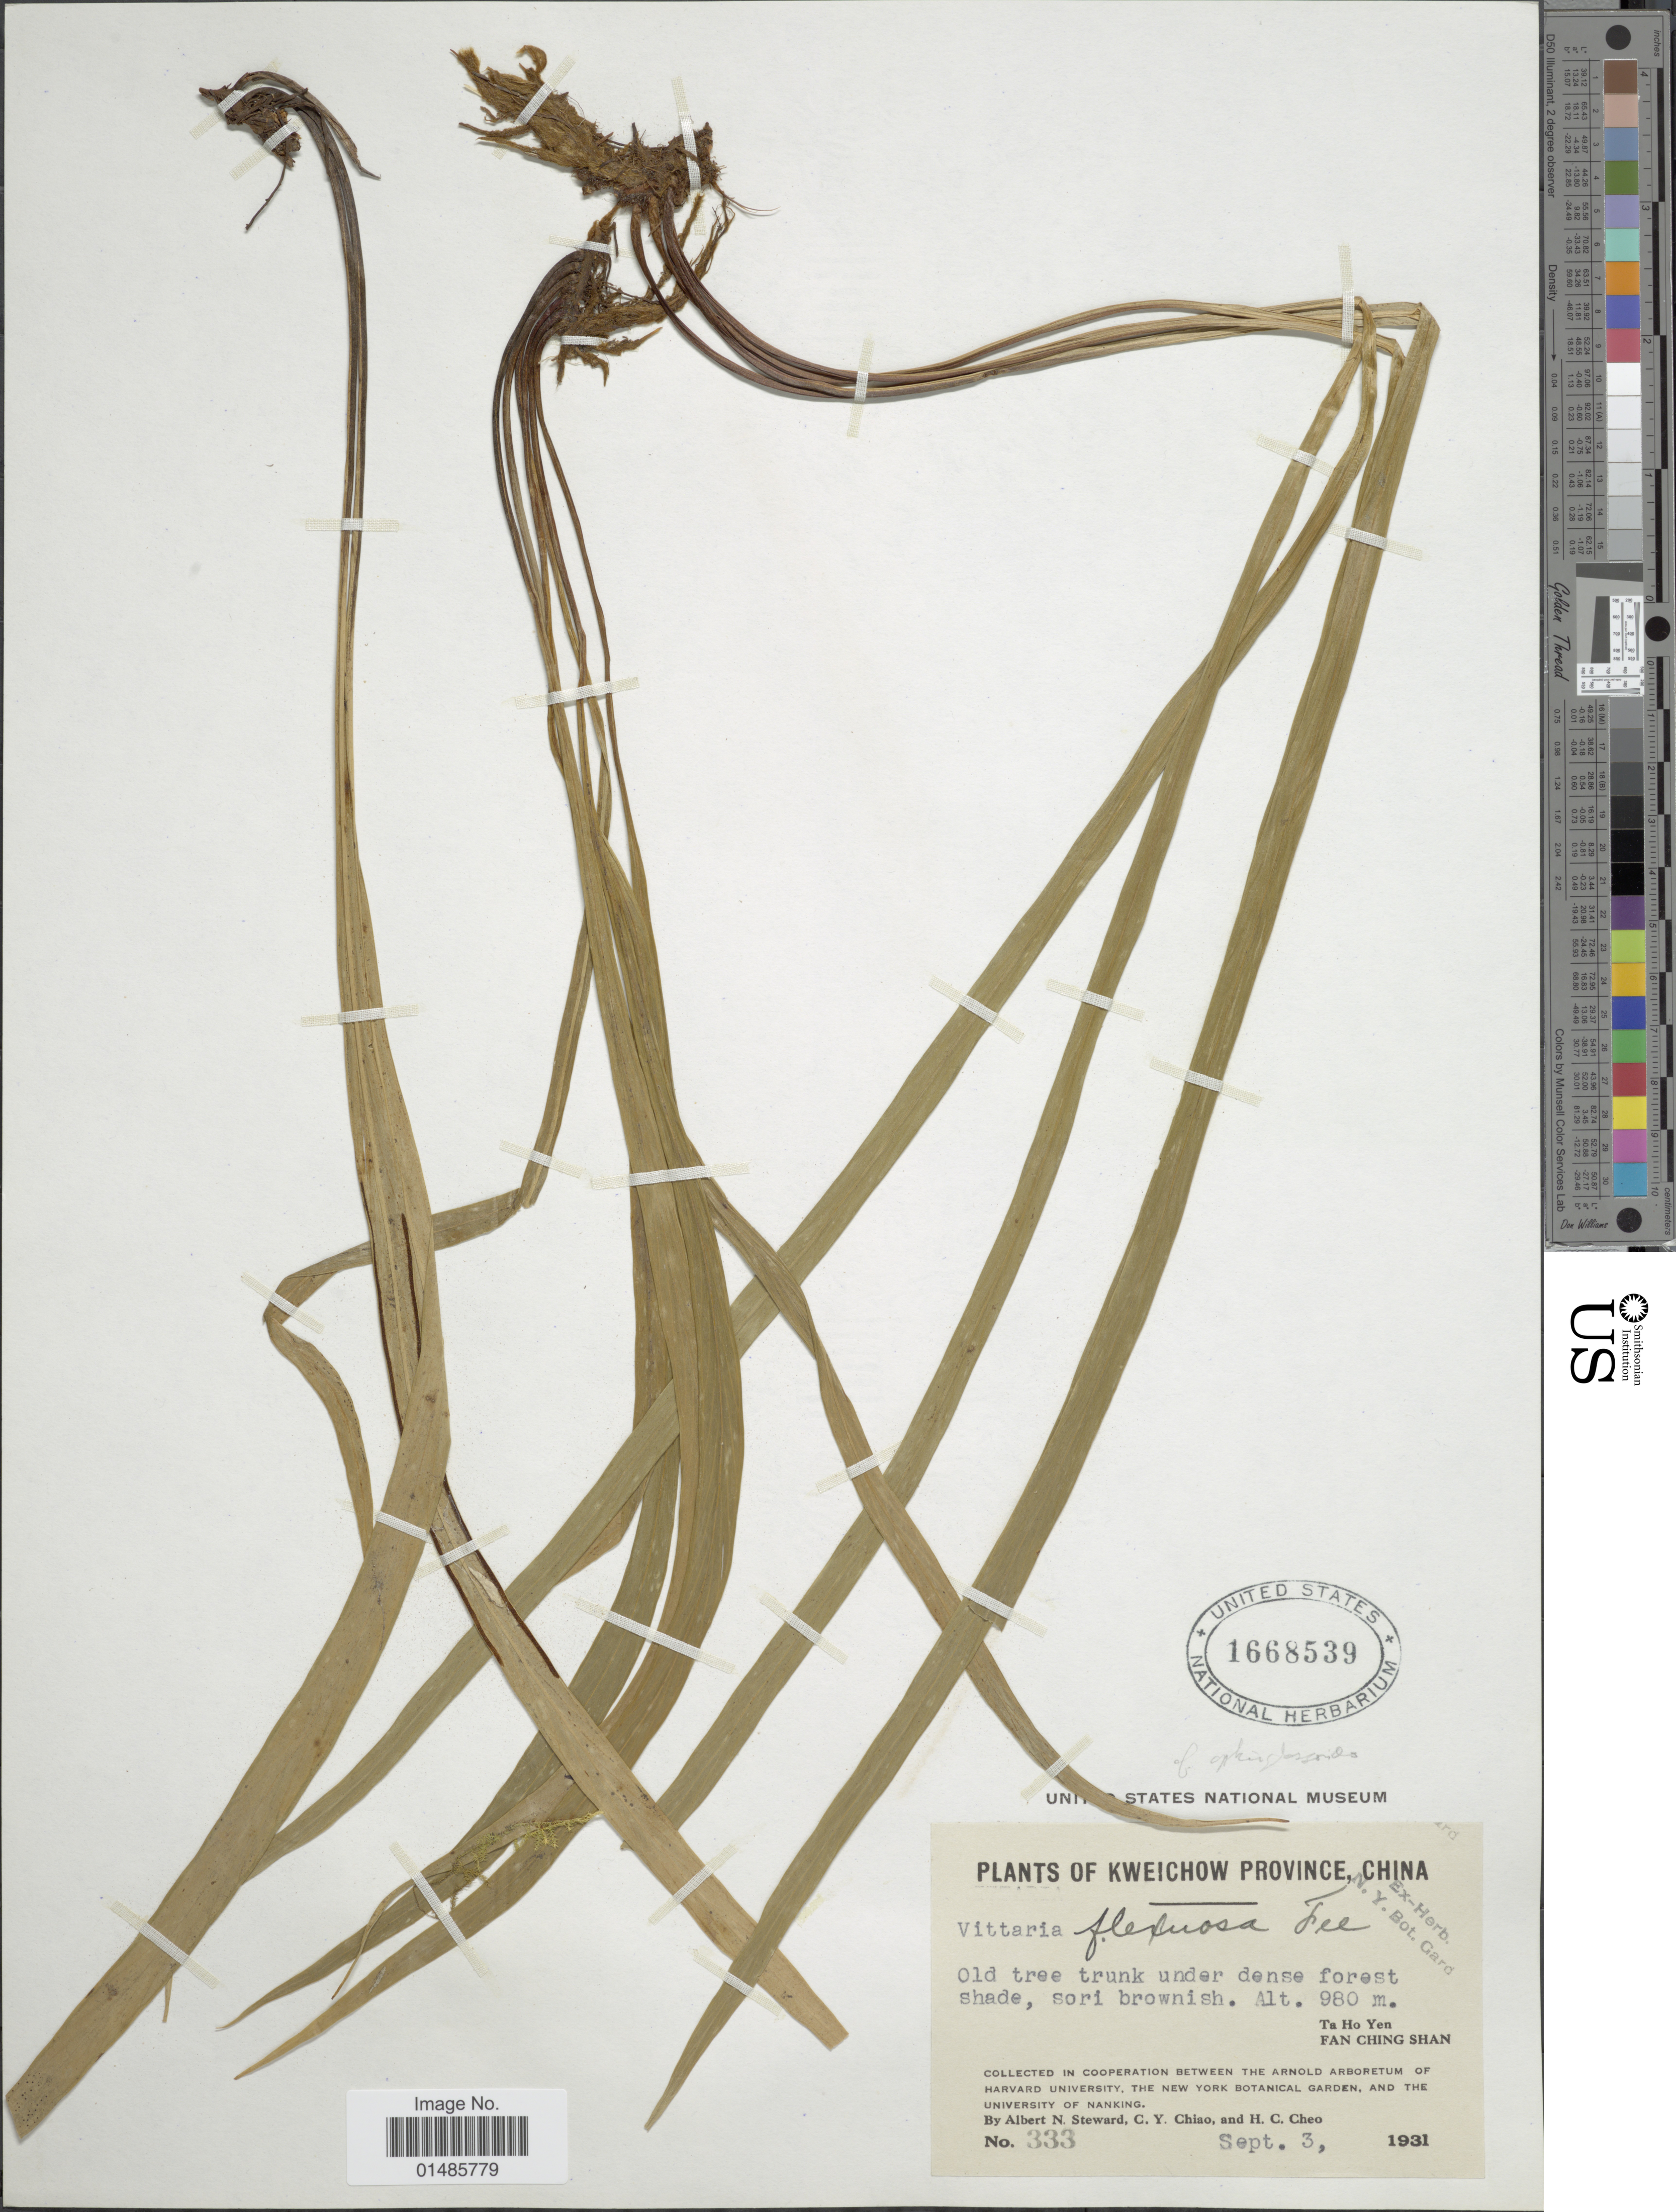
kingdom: Plantae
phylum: Tracheophyta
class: Polypodiopsida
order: Polypodiales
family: Pteridaceae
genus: Haplopteris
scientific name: Haplopteris ophiopogonoides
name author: (Ching)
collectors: A. N. Steward, C. Y. Chiao & H. Cheo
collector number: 333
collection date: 1931-09-03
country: China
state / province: Guizhou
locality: Kweichow Province. Ta Ho Yen. Fan Ching Shan.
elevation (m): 980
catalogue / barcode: US 1668539